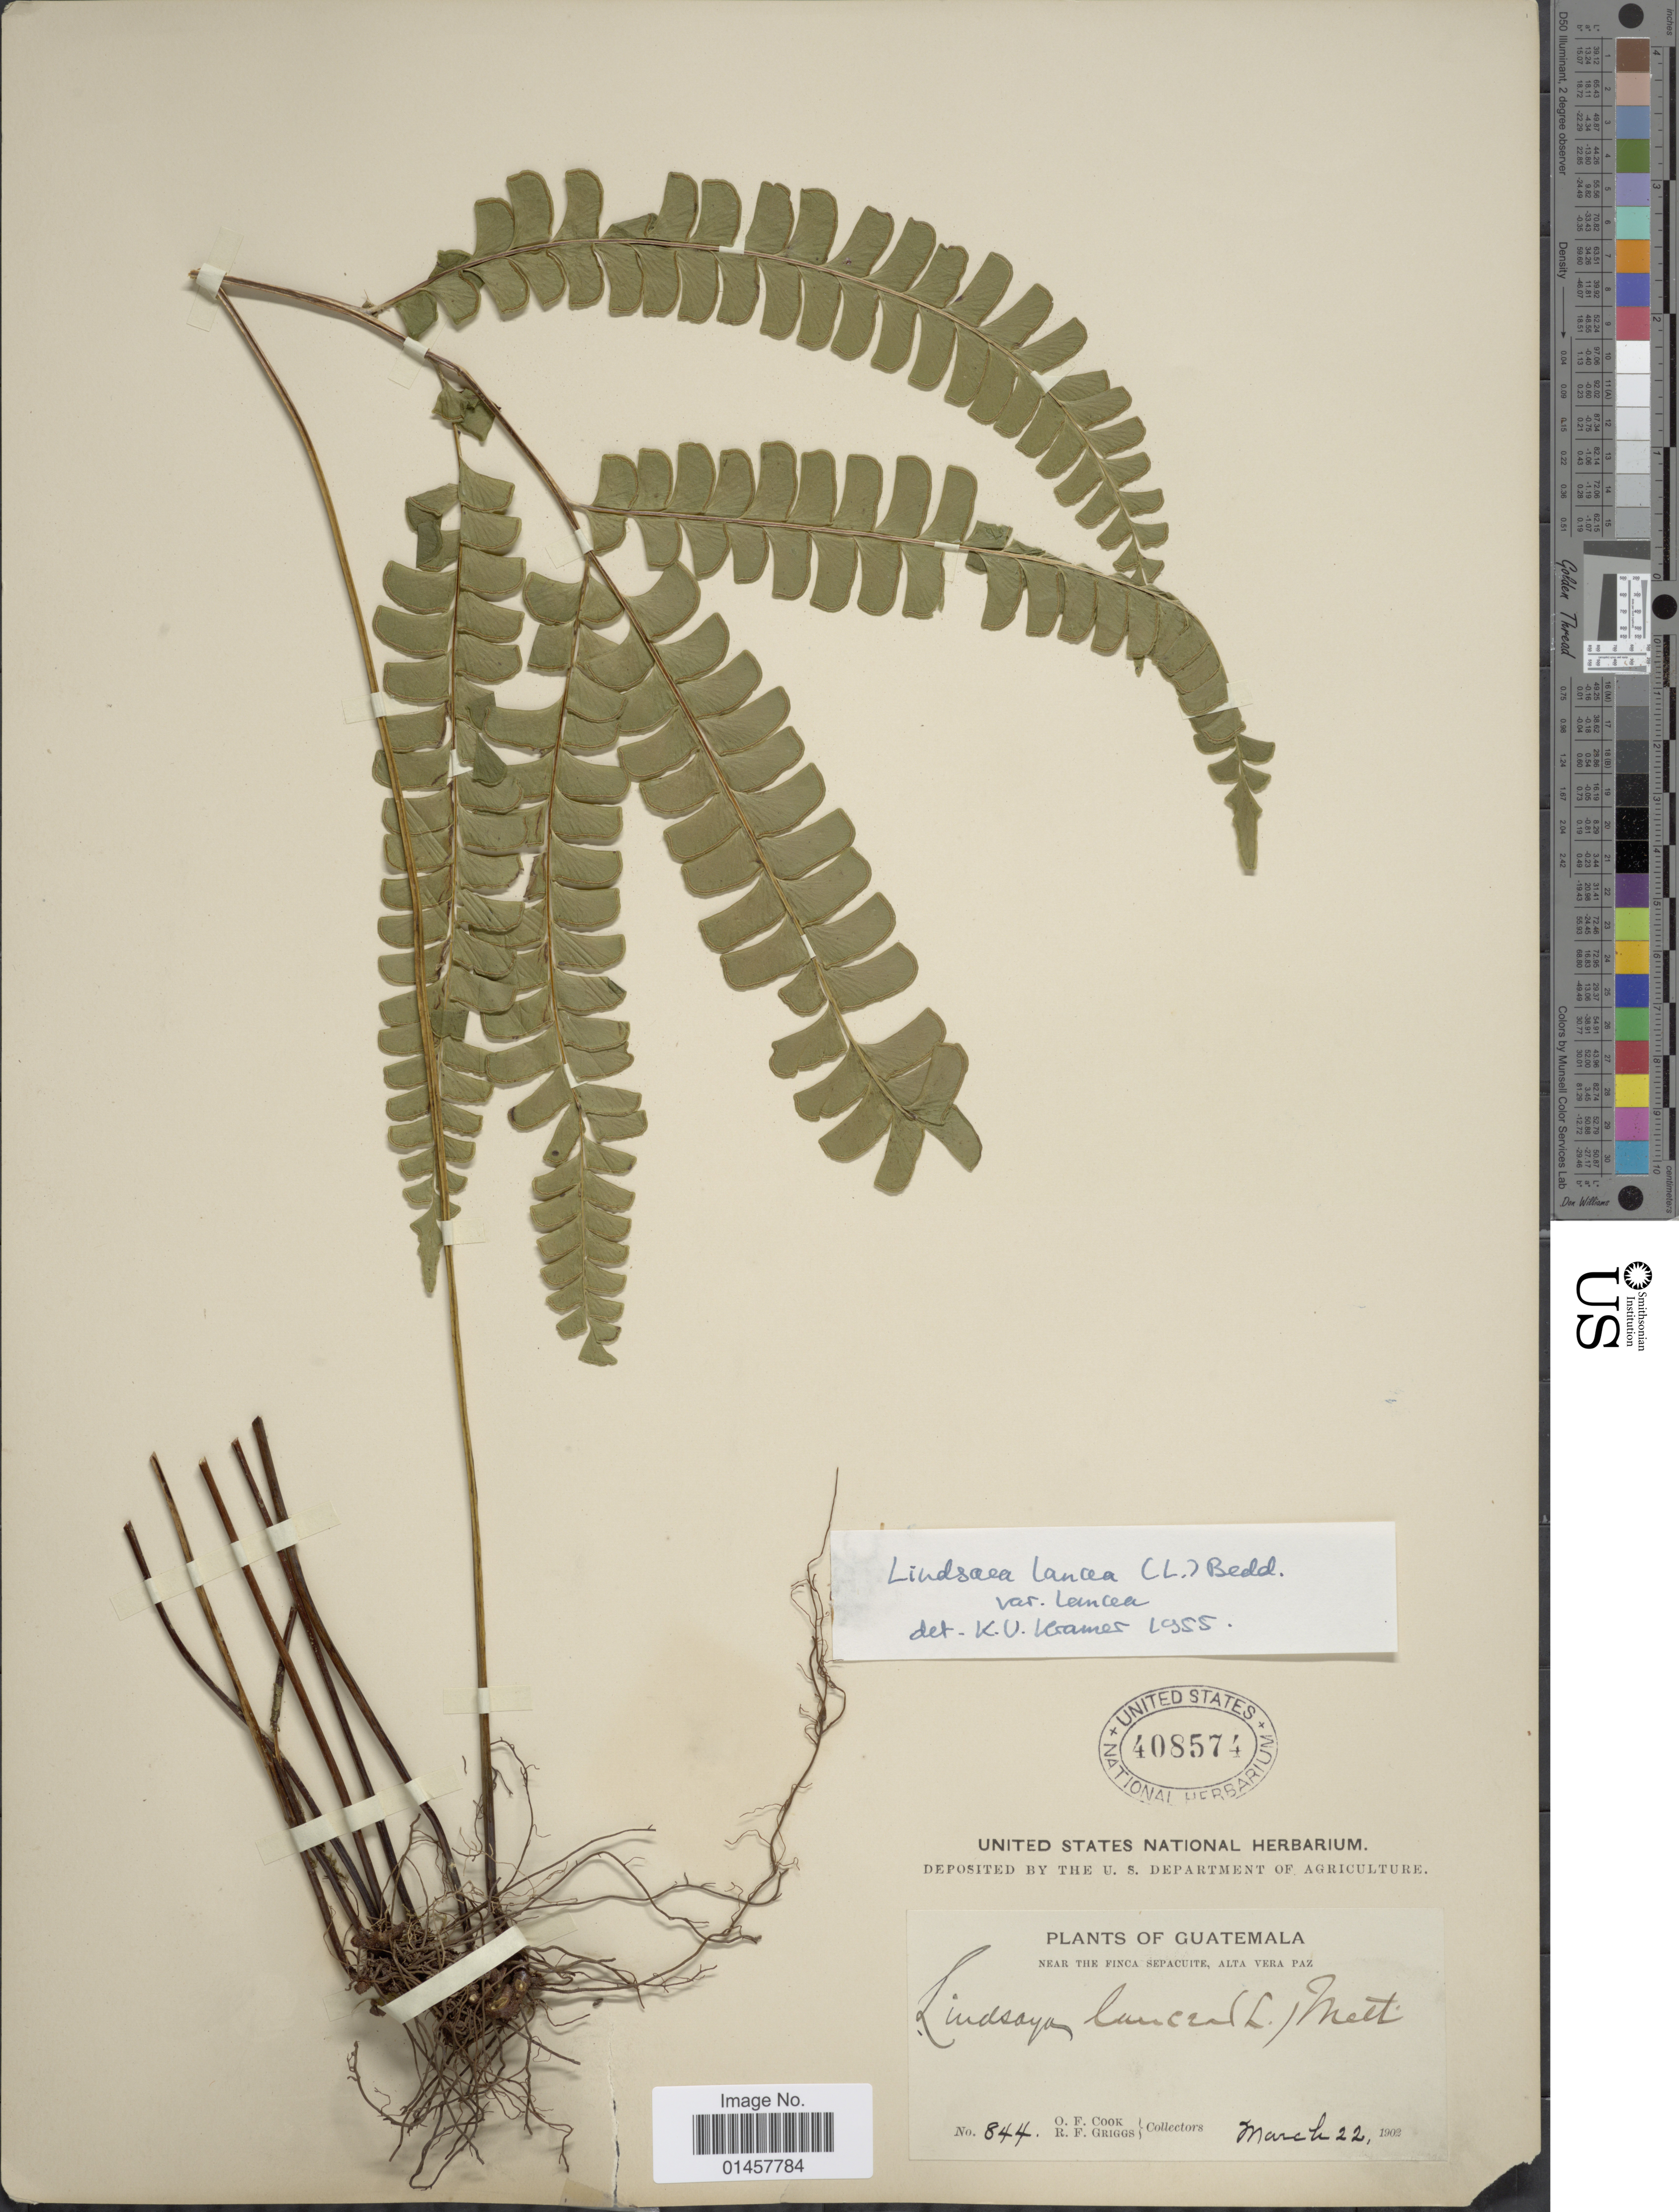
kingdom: Plantae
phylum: Tracheophyta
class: Polypodiopsida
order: Polypodiales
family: Lindsaeaceae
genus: Lindsaea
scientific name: Lindsaea lancea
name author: (L.) Bedd.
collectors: O. F. Cook & R. F. Griggs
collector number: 844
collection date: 1902-03-22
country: Guatemala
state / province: Alta Verapaz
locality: Near Finca Sepacuite, Alta Vera Paz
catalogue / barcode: US 408574